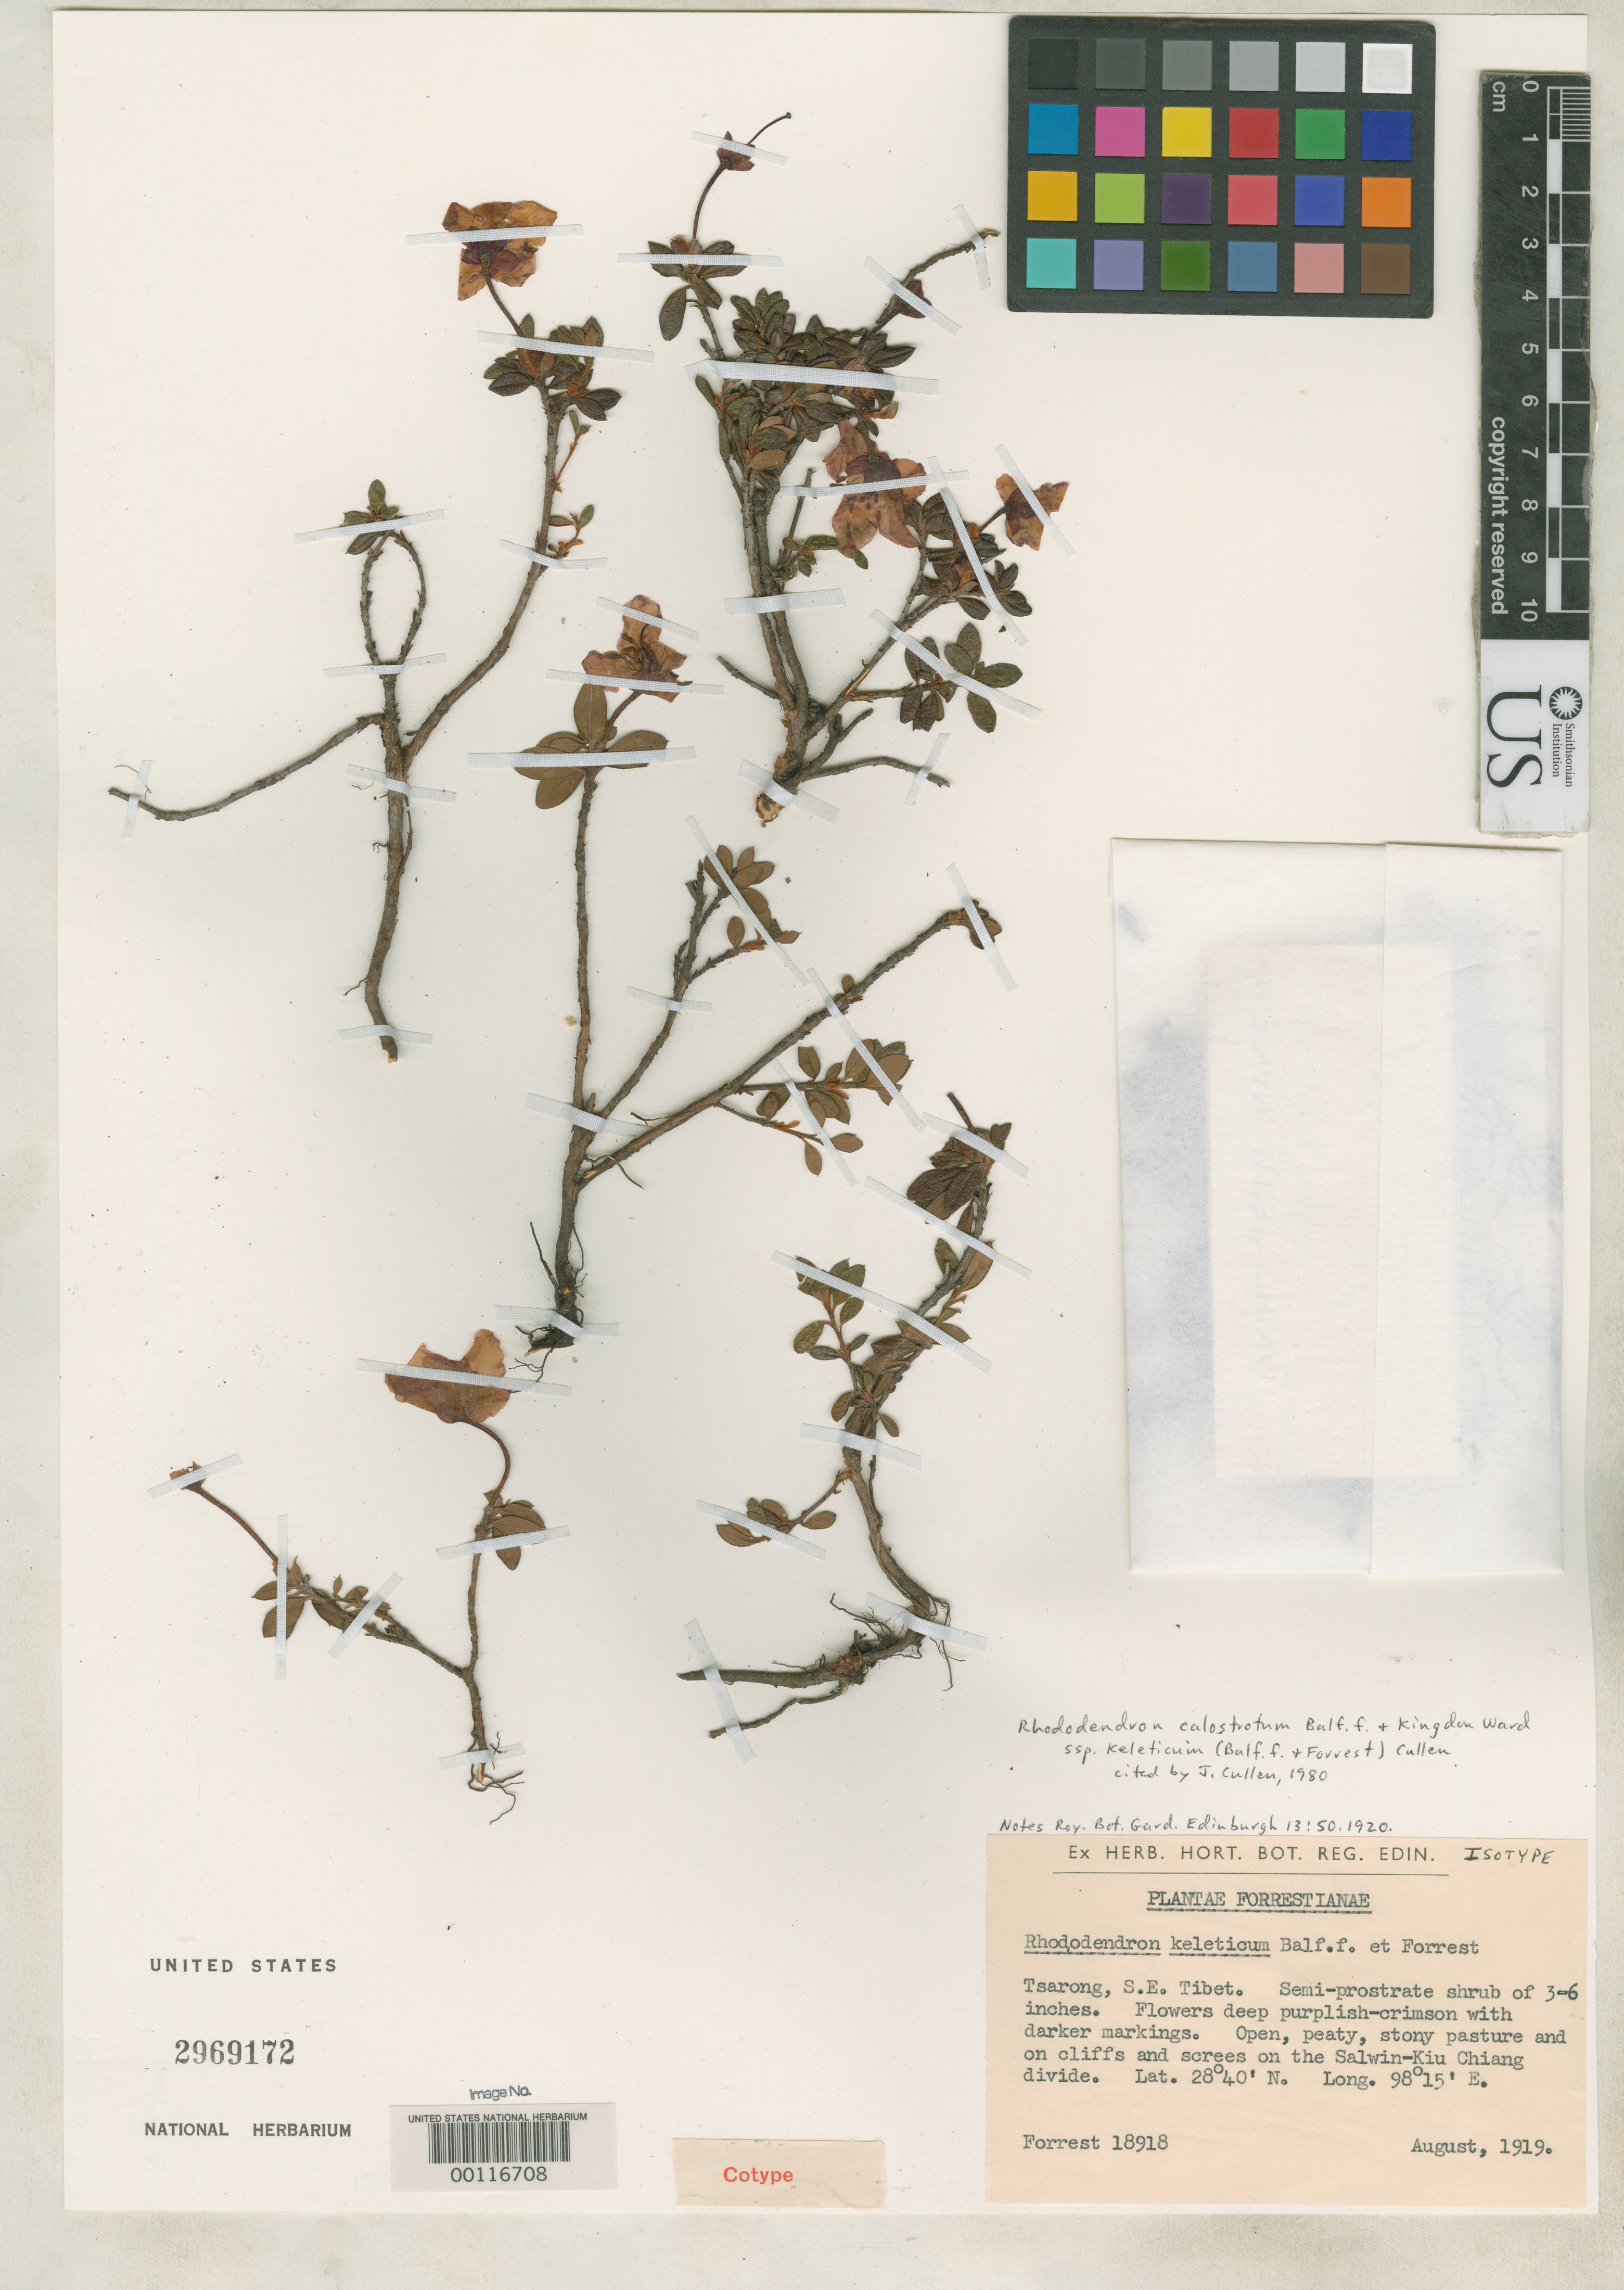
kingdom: Plantae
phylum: Tracheophyta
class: Magnoliopsida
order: Ericales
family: Ericaceae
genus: Rhododendron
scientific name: Rhododendron keleticum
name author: Balf. f. & Forrest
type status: Isosyntype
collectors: F. Forrest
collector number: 18918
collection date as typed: Aug 1919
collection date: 1919-08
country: China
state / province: Xizang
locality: Tsarong, on the Salwin-Kiu Chiang Divide.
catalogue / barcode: US 2969172